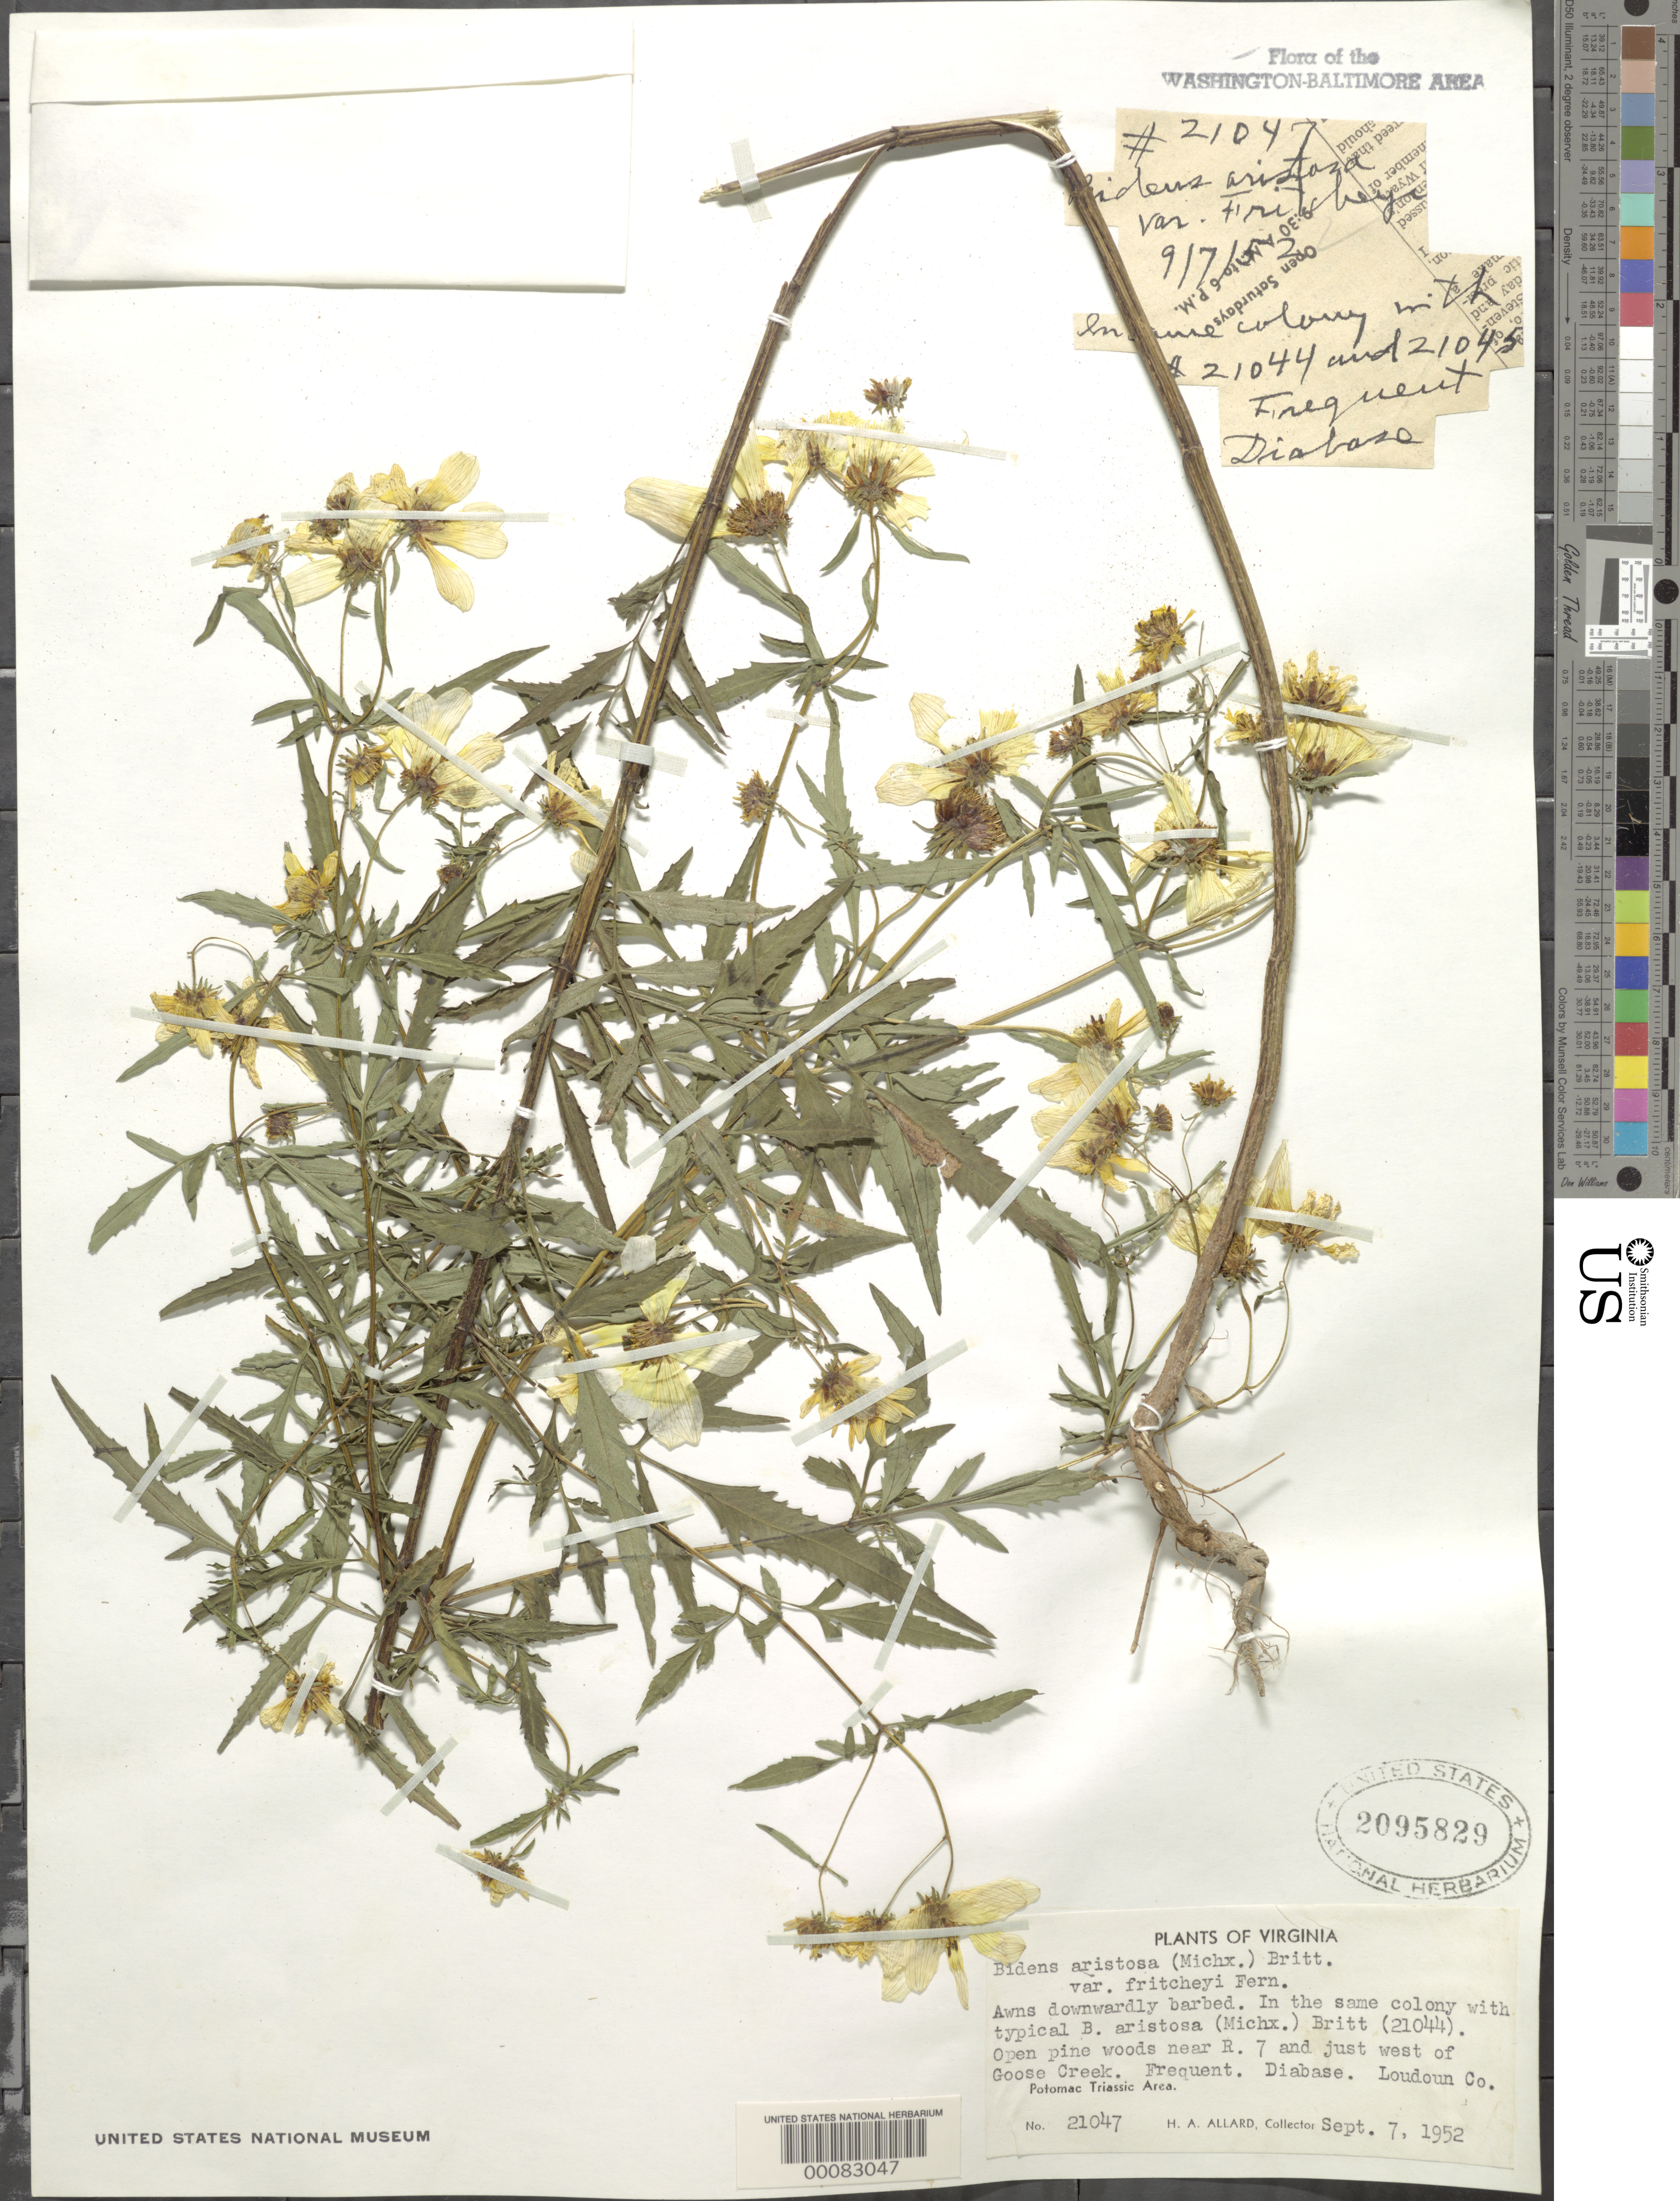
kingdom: Plantae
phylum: Tracheophyta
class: Magnoliopsida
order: Asterales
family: Asteraceae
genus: Bidens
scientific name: Bidens aristosa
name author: (Michx.) Britton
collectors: H. A. Allard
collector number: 21047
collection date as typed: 07 Sep 1952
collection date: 1952-09-07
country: United States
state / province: Virginia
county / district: Loudoun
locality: West of Goose Creek near Rt. 7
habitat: Open pine woods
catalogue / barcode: US 2095829